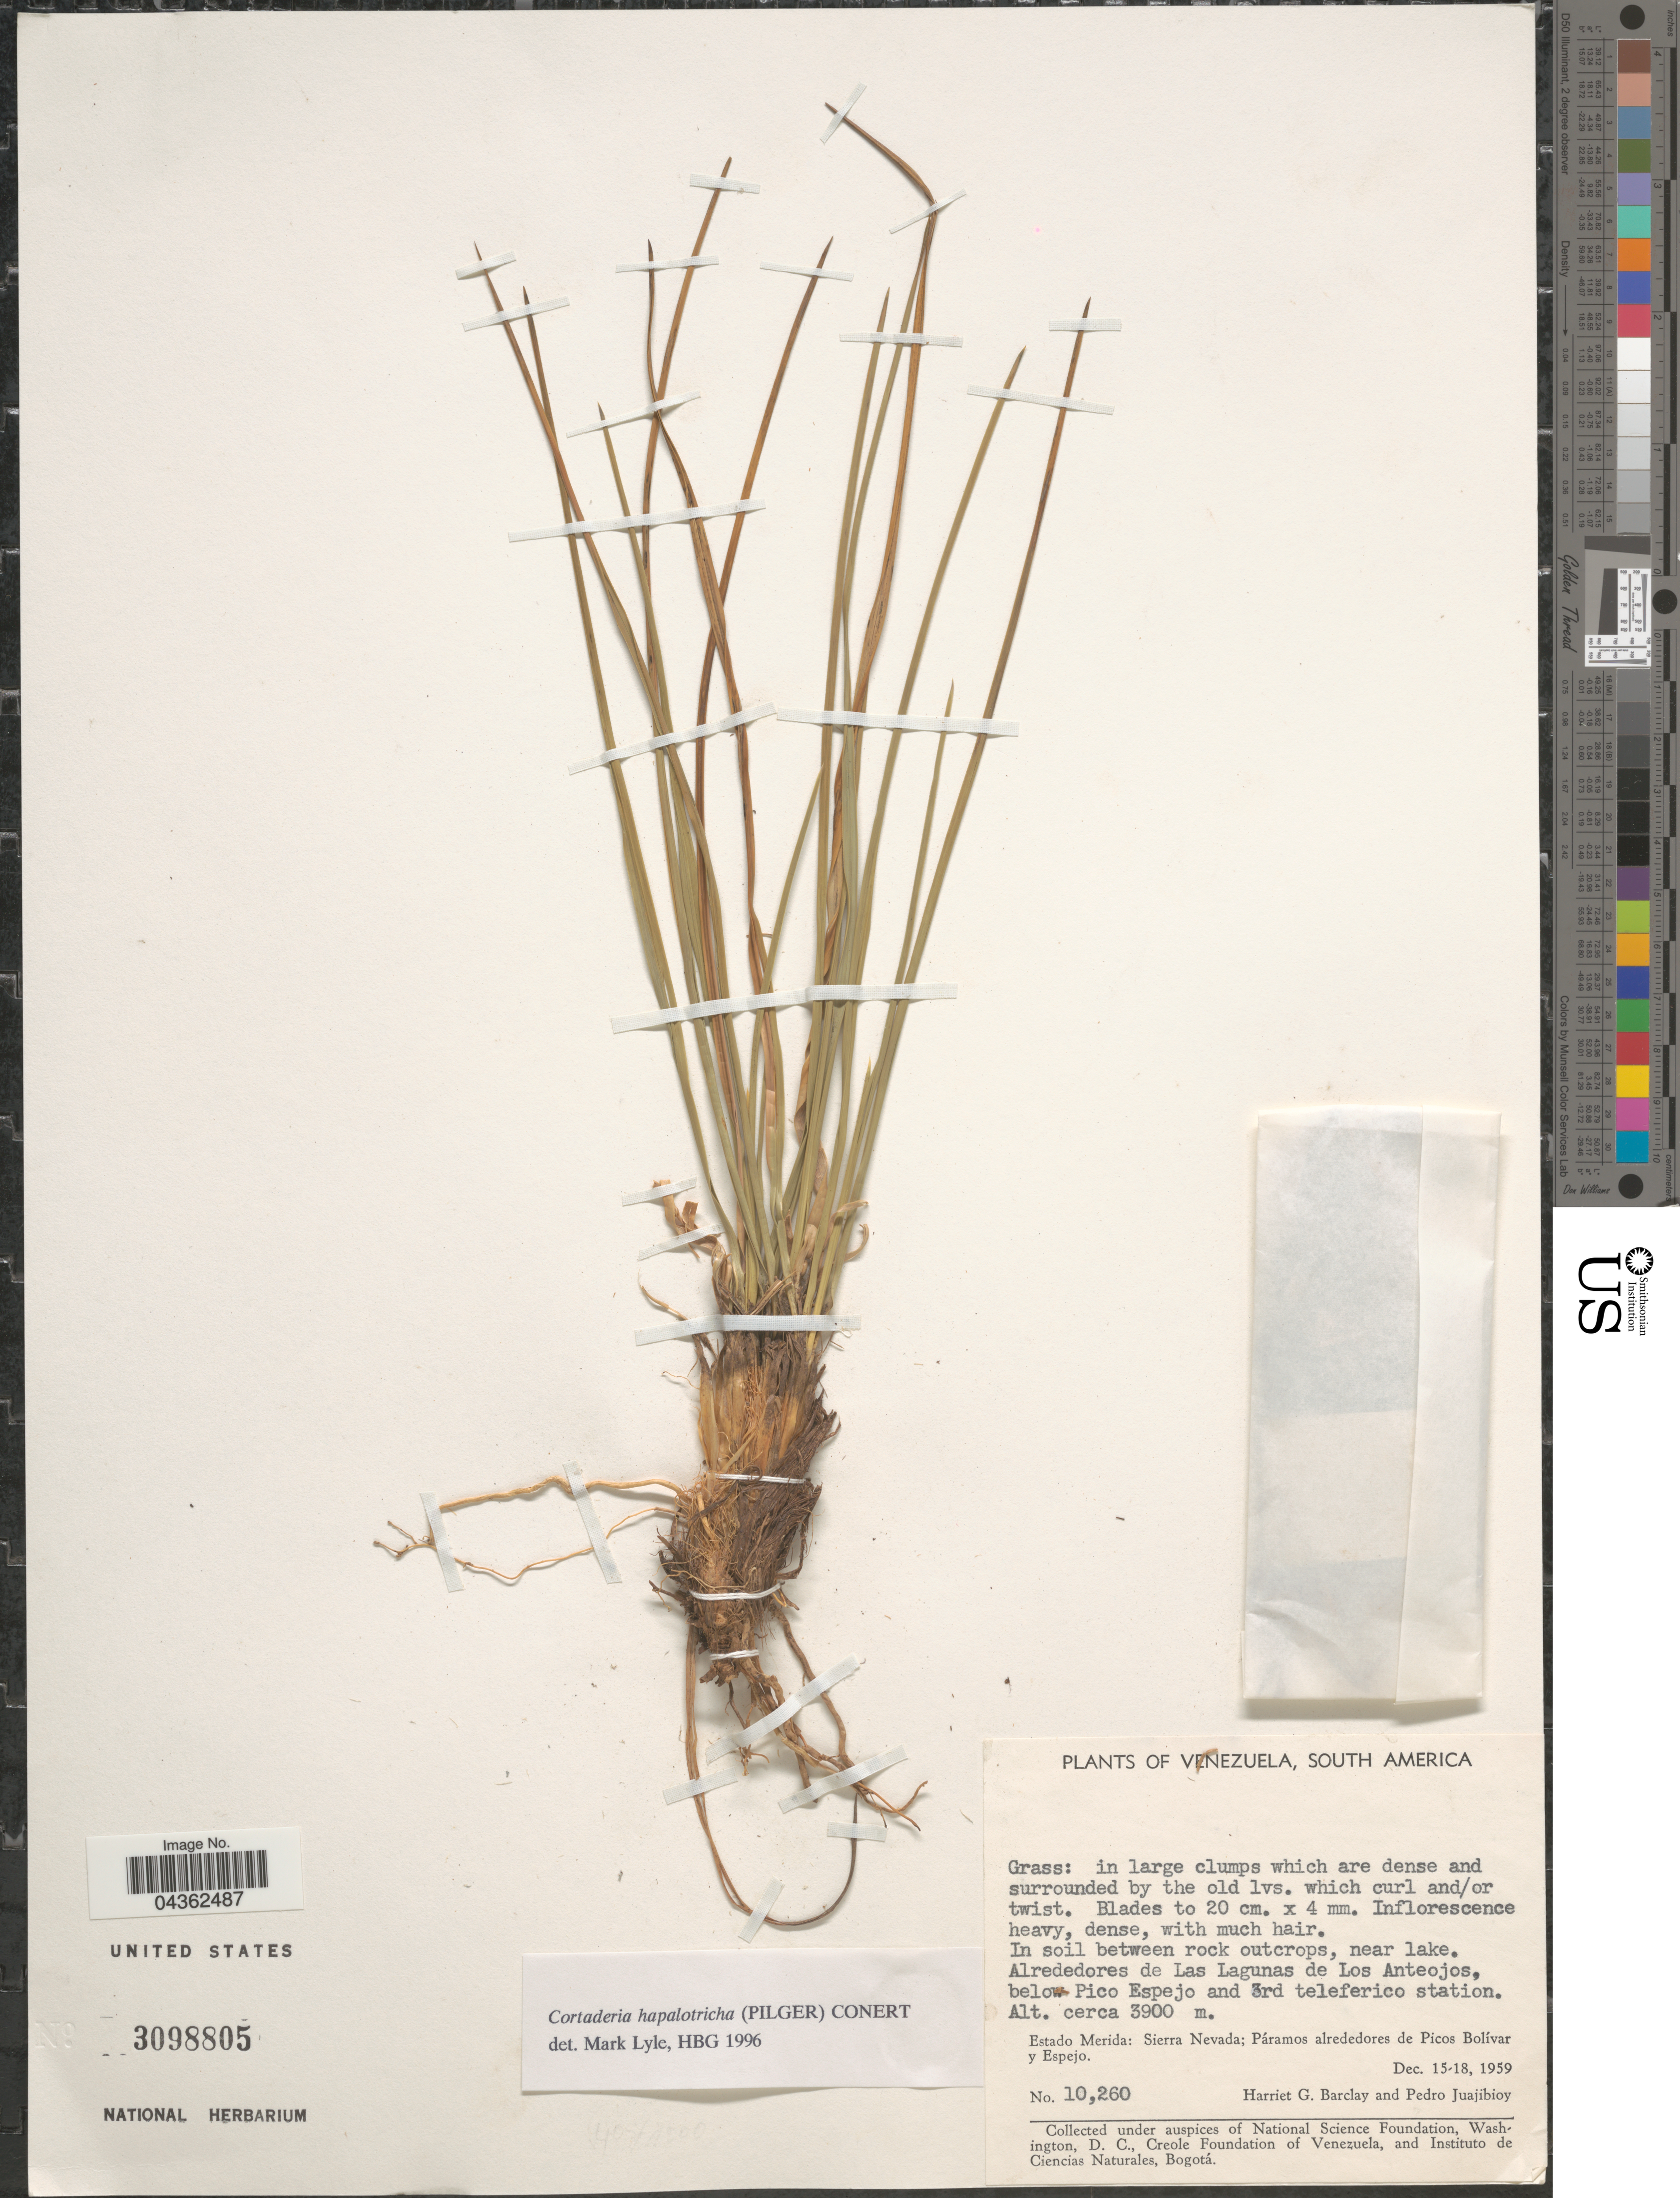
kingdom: Plantae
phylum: Tracheophyta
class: Liliopsida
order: Poales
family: Poaceae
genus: Cortaderia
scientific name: Cortaderia hapalotricha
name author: (Pilg.) Conert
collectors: H. G. Barclay & P. Juajibioy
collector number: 10260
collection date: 1959-12-15/1959-12-18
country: Venezuela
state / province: Merida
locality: Alrededores de Las Lagunas de Los Anteojos, below Pico Espejo and 3rd teleferico station. Sierra Nevada; Páramos alrededores de Picos Bolívar y Espejo.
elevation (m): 3900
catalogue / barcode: US 3098805